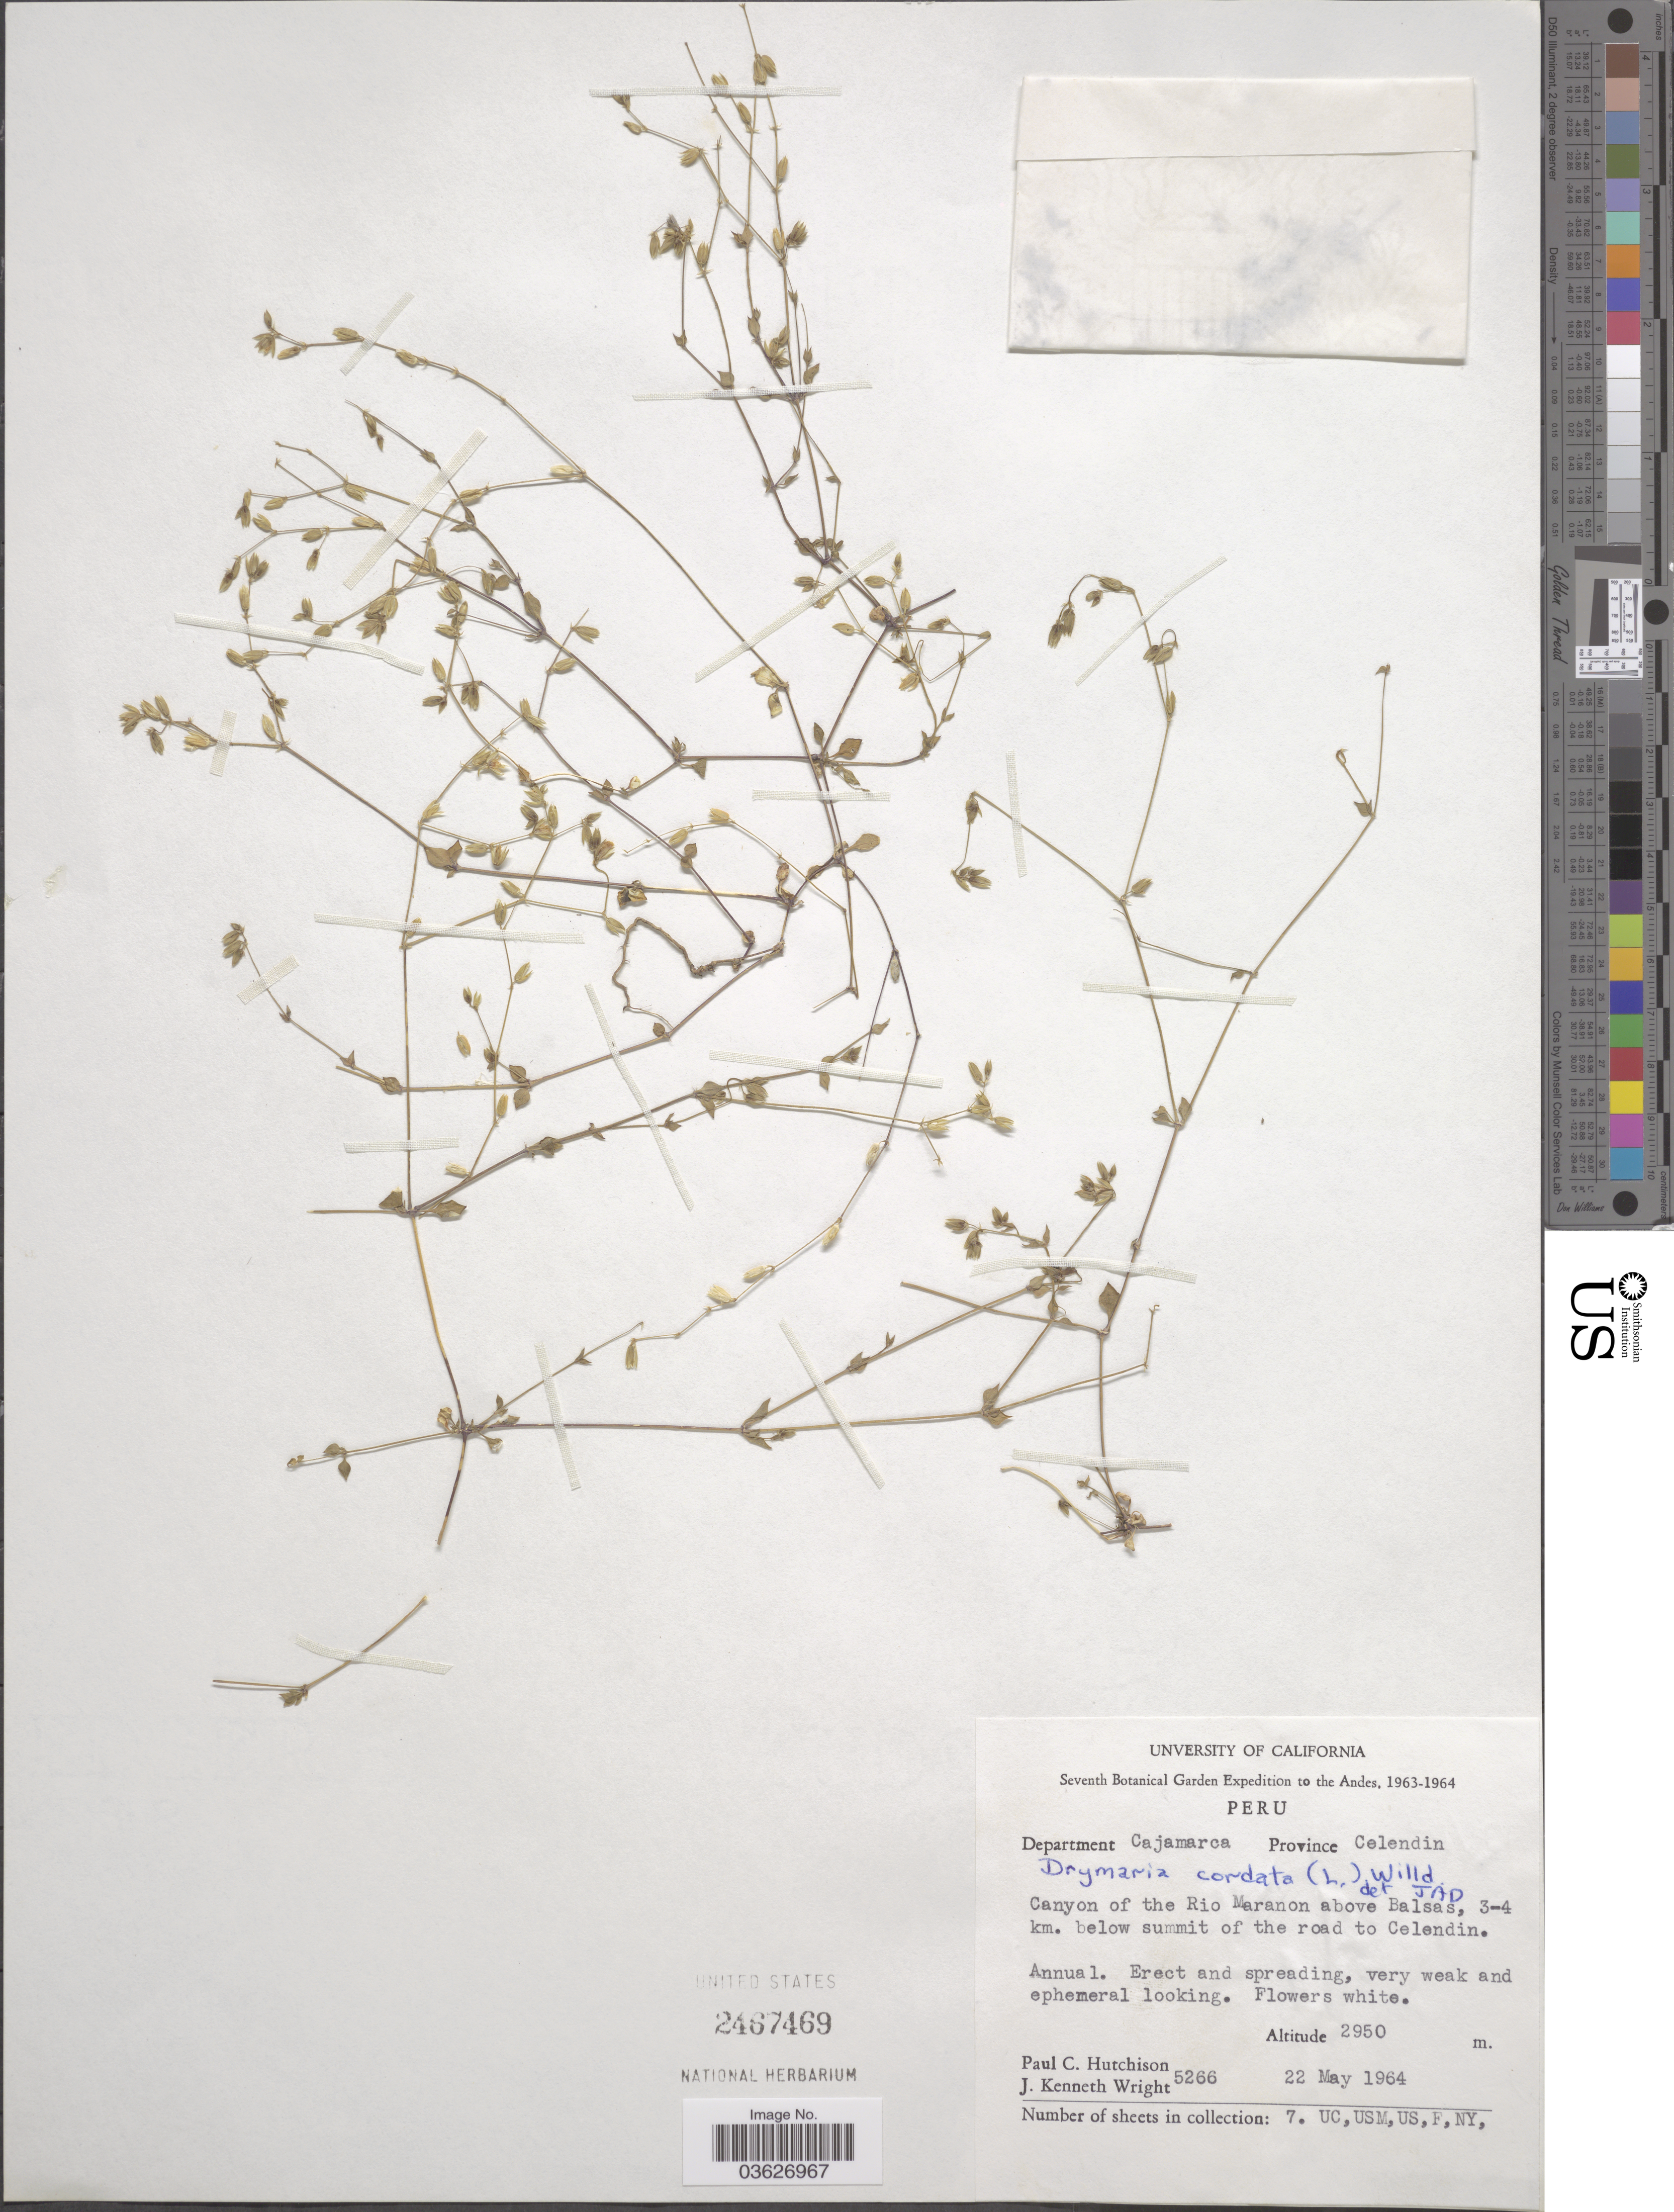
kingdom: Plantae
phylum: Tracheophyta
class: Magnoliopsida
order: Caryophyllales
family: Caryophyllaceae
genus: Drymaria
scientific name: Drymaria cordata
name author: (L.) Willd. ex Schult.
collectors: P. C. Hutchison & J. K. Wright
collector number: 5266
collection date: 1964-05-22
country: Peru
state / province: Cajamarca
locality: Andes. Department Cajamarca. Province Celendin. Canyon of the Rio Maranon above Balsas, 3-4 km. below summit of the road to Celendin.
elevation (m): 2950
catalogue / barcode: US 2467469